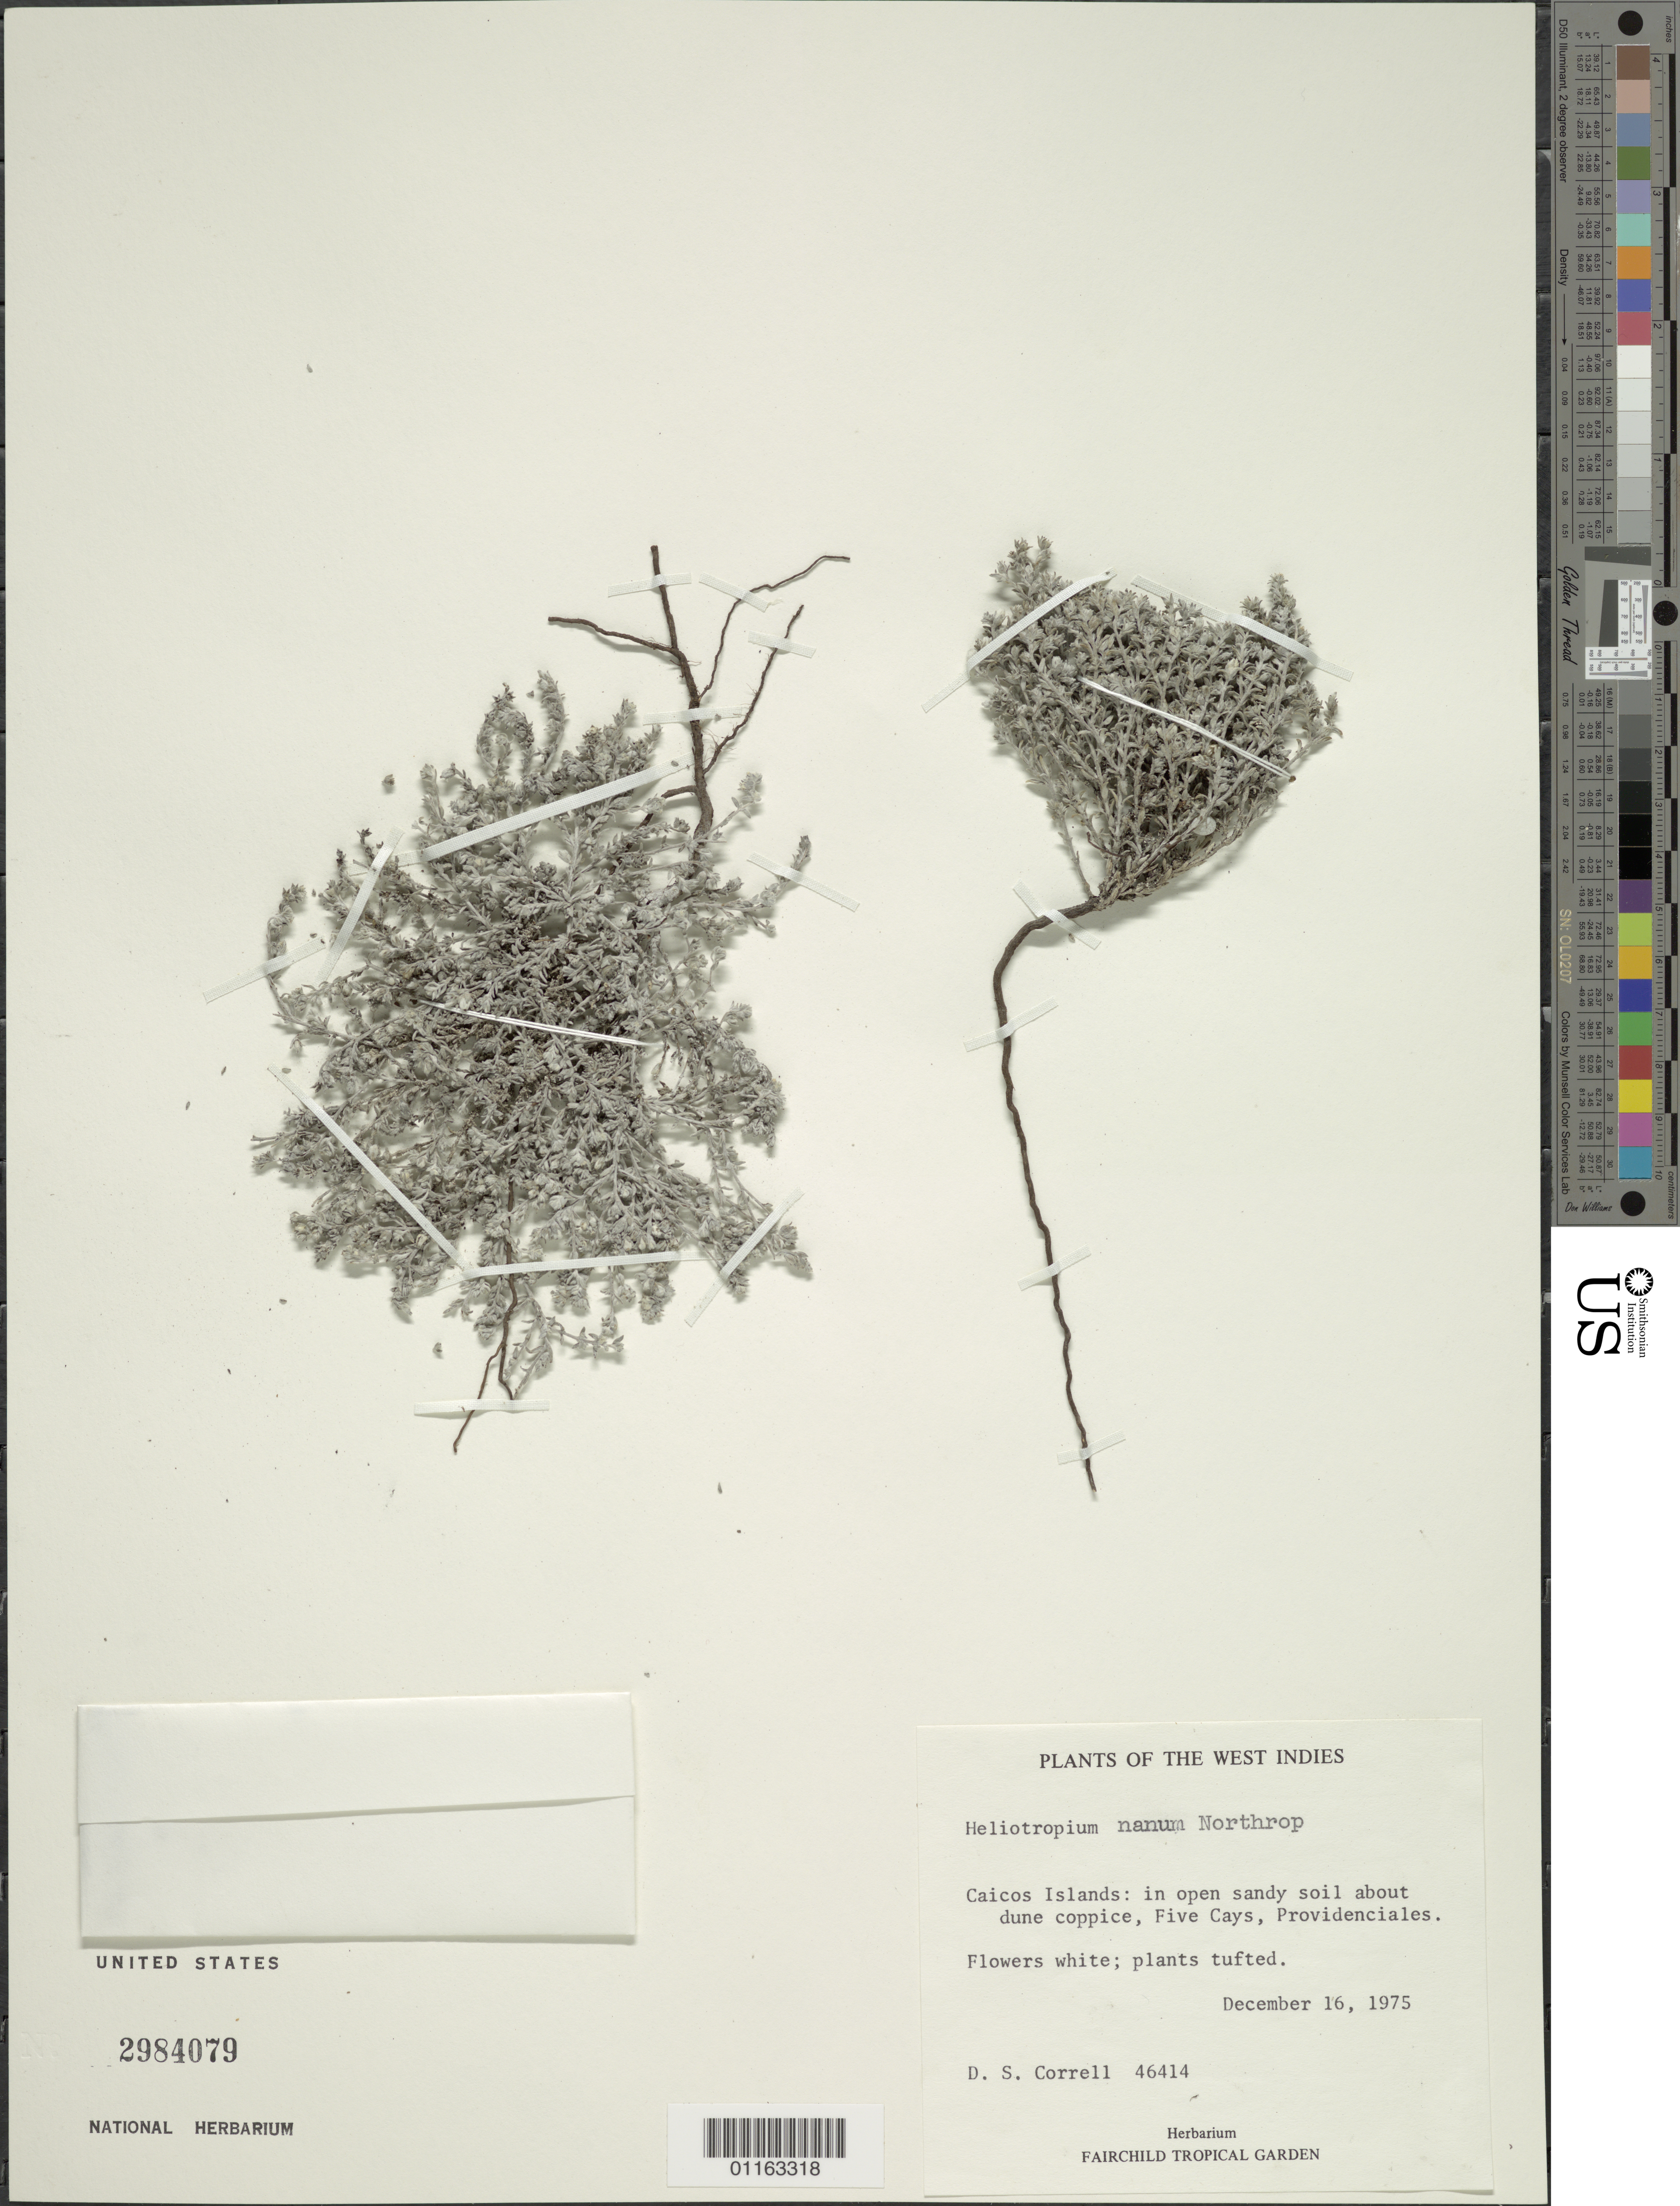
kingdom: Plantae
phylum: Tracheophyta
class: Magnoliopsida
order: Boraginales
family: Heliotropiaceae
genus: Heliotropium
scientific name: Heliotropium nanum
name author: Northr.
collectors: D. S. Correll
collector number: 46414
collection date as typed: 16 Dec 1975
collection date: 1975-12-16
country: Turks and Caicos Islands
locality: Caicos Islands: in open sandy soil about Dune Coppice, Five Cays, providenciales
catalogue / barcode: US 2984079